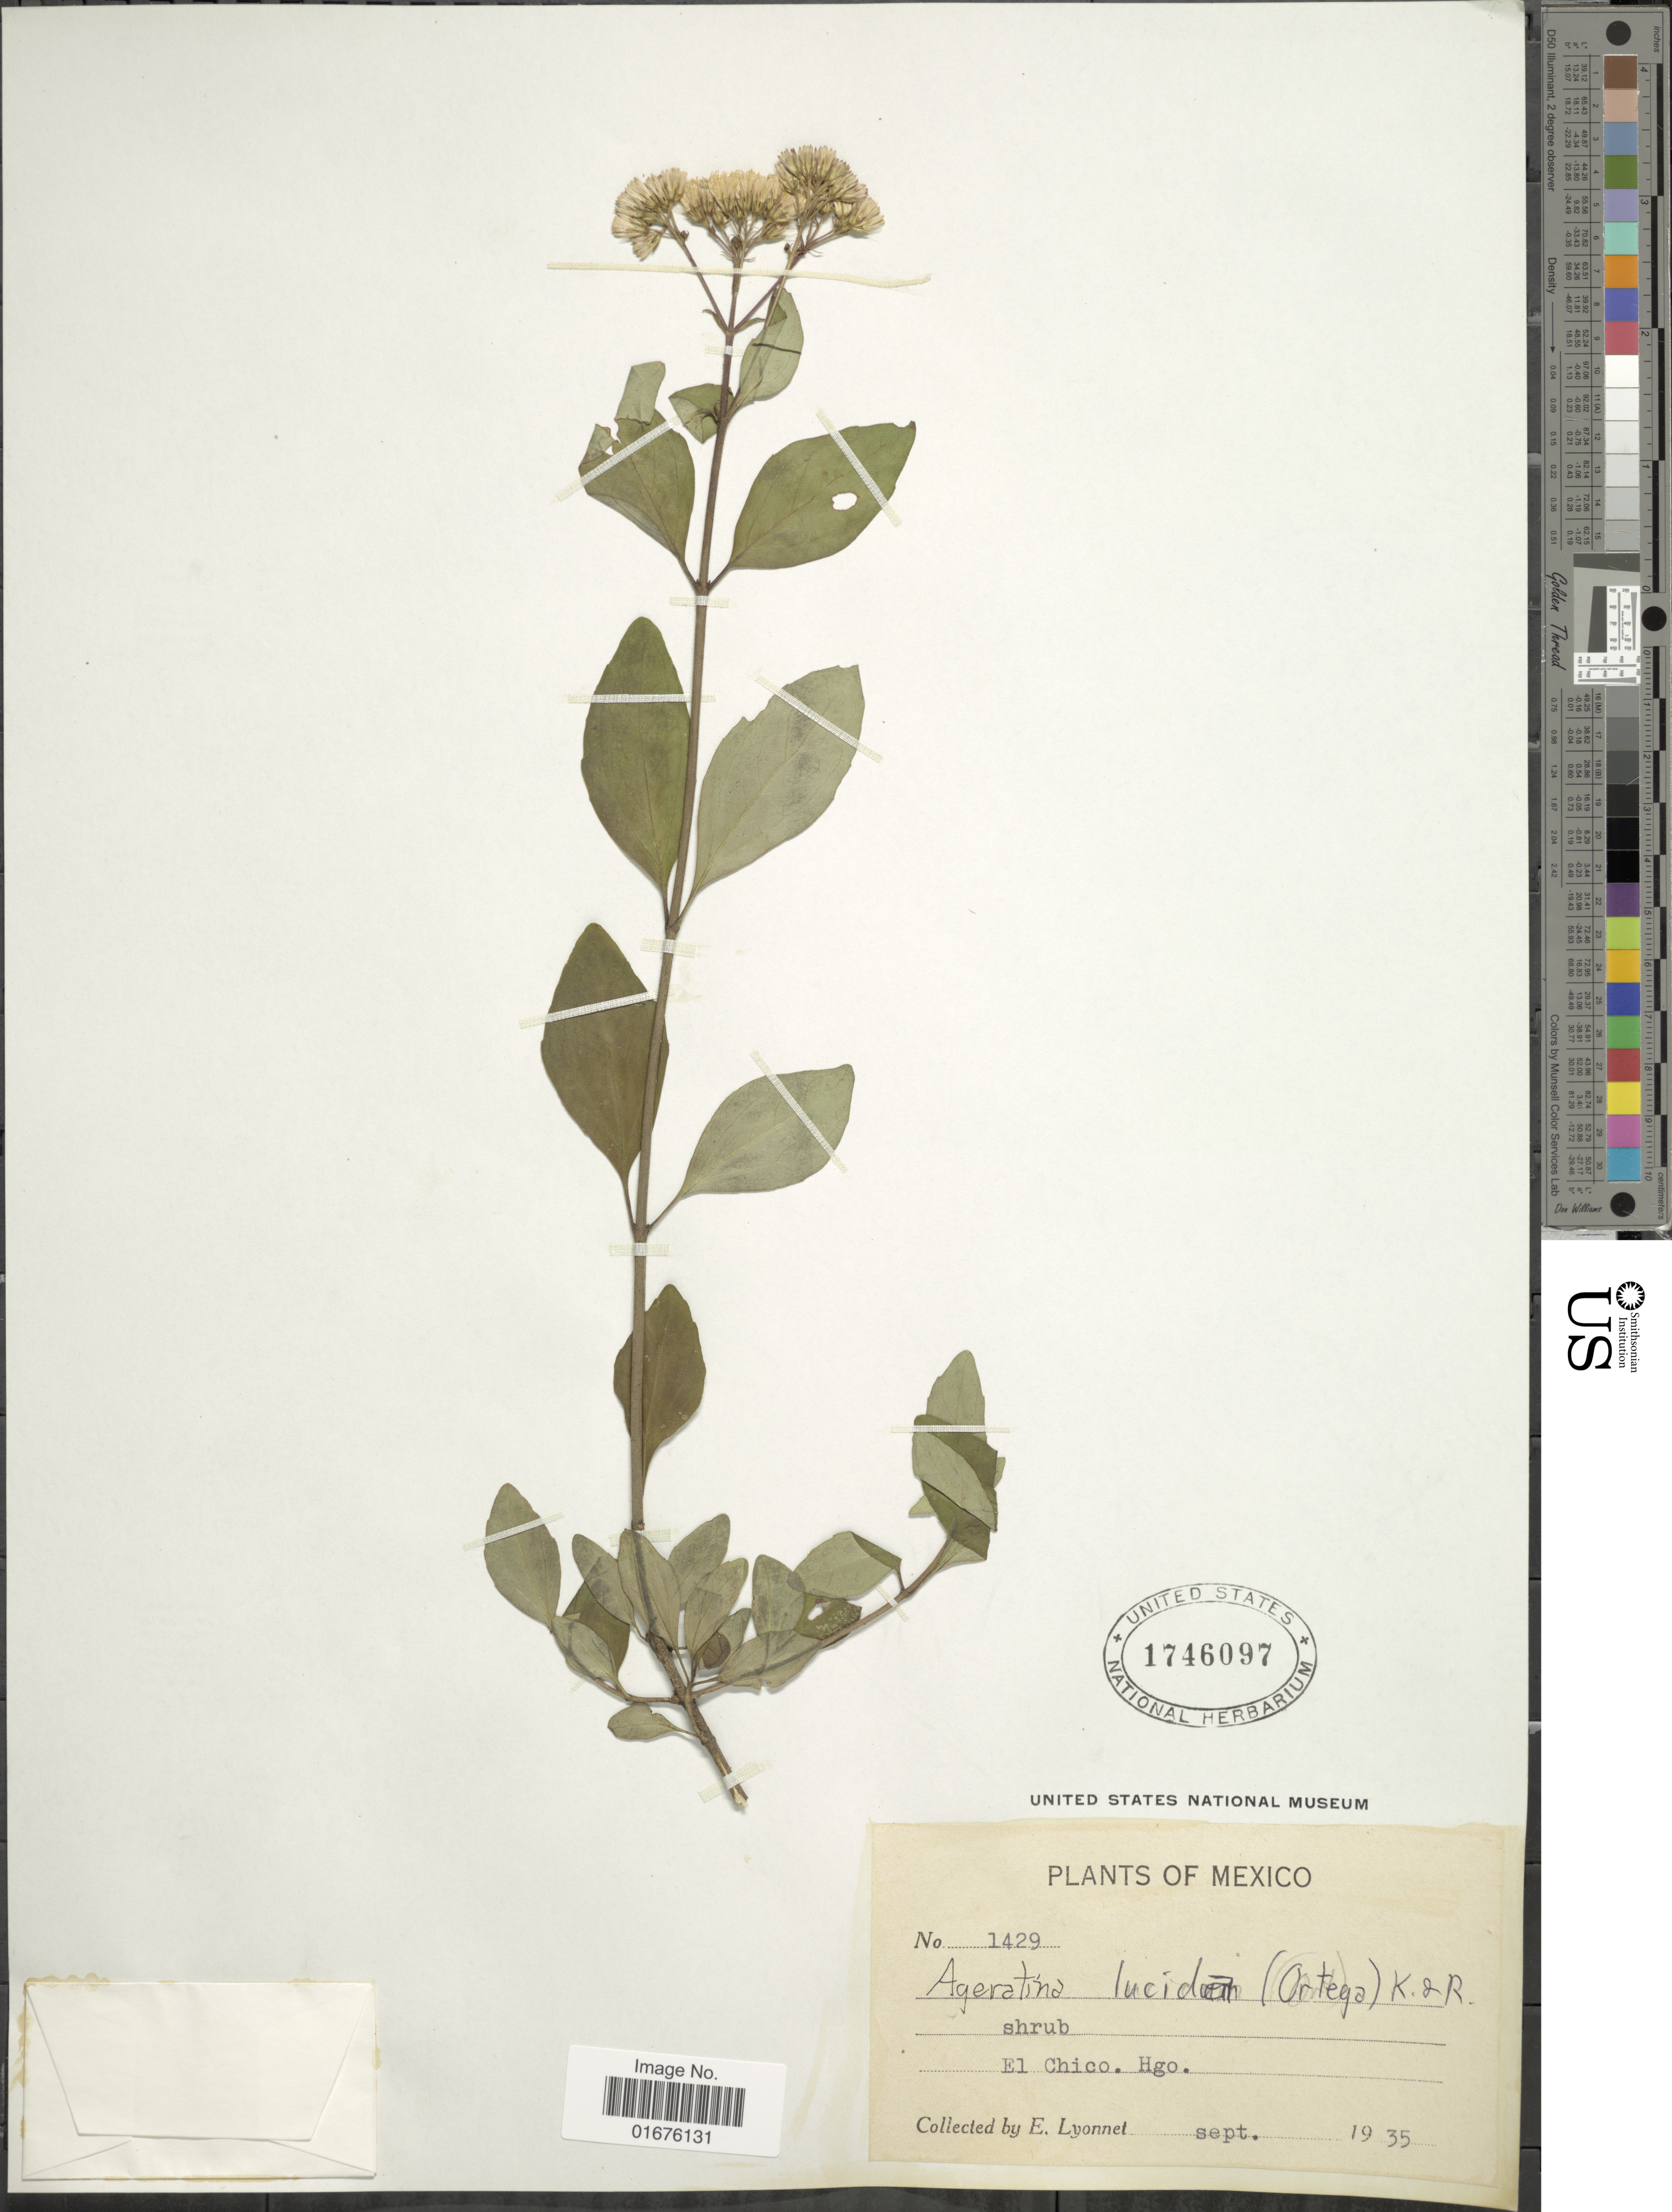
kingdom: Plantae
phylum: Tracheophyta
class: Magnoliopsida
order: Asterales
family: Asteraceae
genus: Ageratina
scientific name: Ageratina lucida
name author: (Ortega) R.M. King & H. Rob.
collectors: E. Lyonnet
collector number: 1429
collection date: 1935-09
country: Mexico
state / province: Hidalgo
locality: El Chico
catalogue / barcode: US 1746097